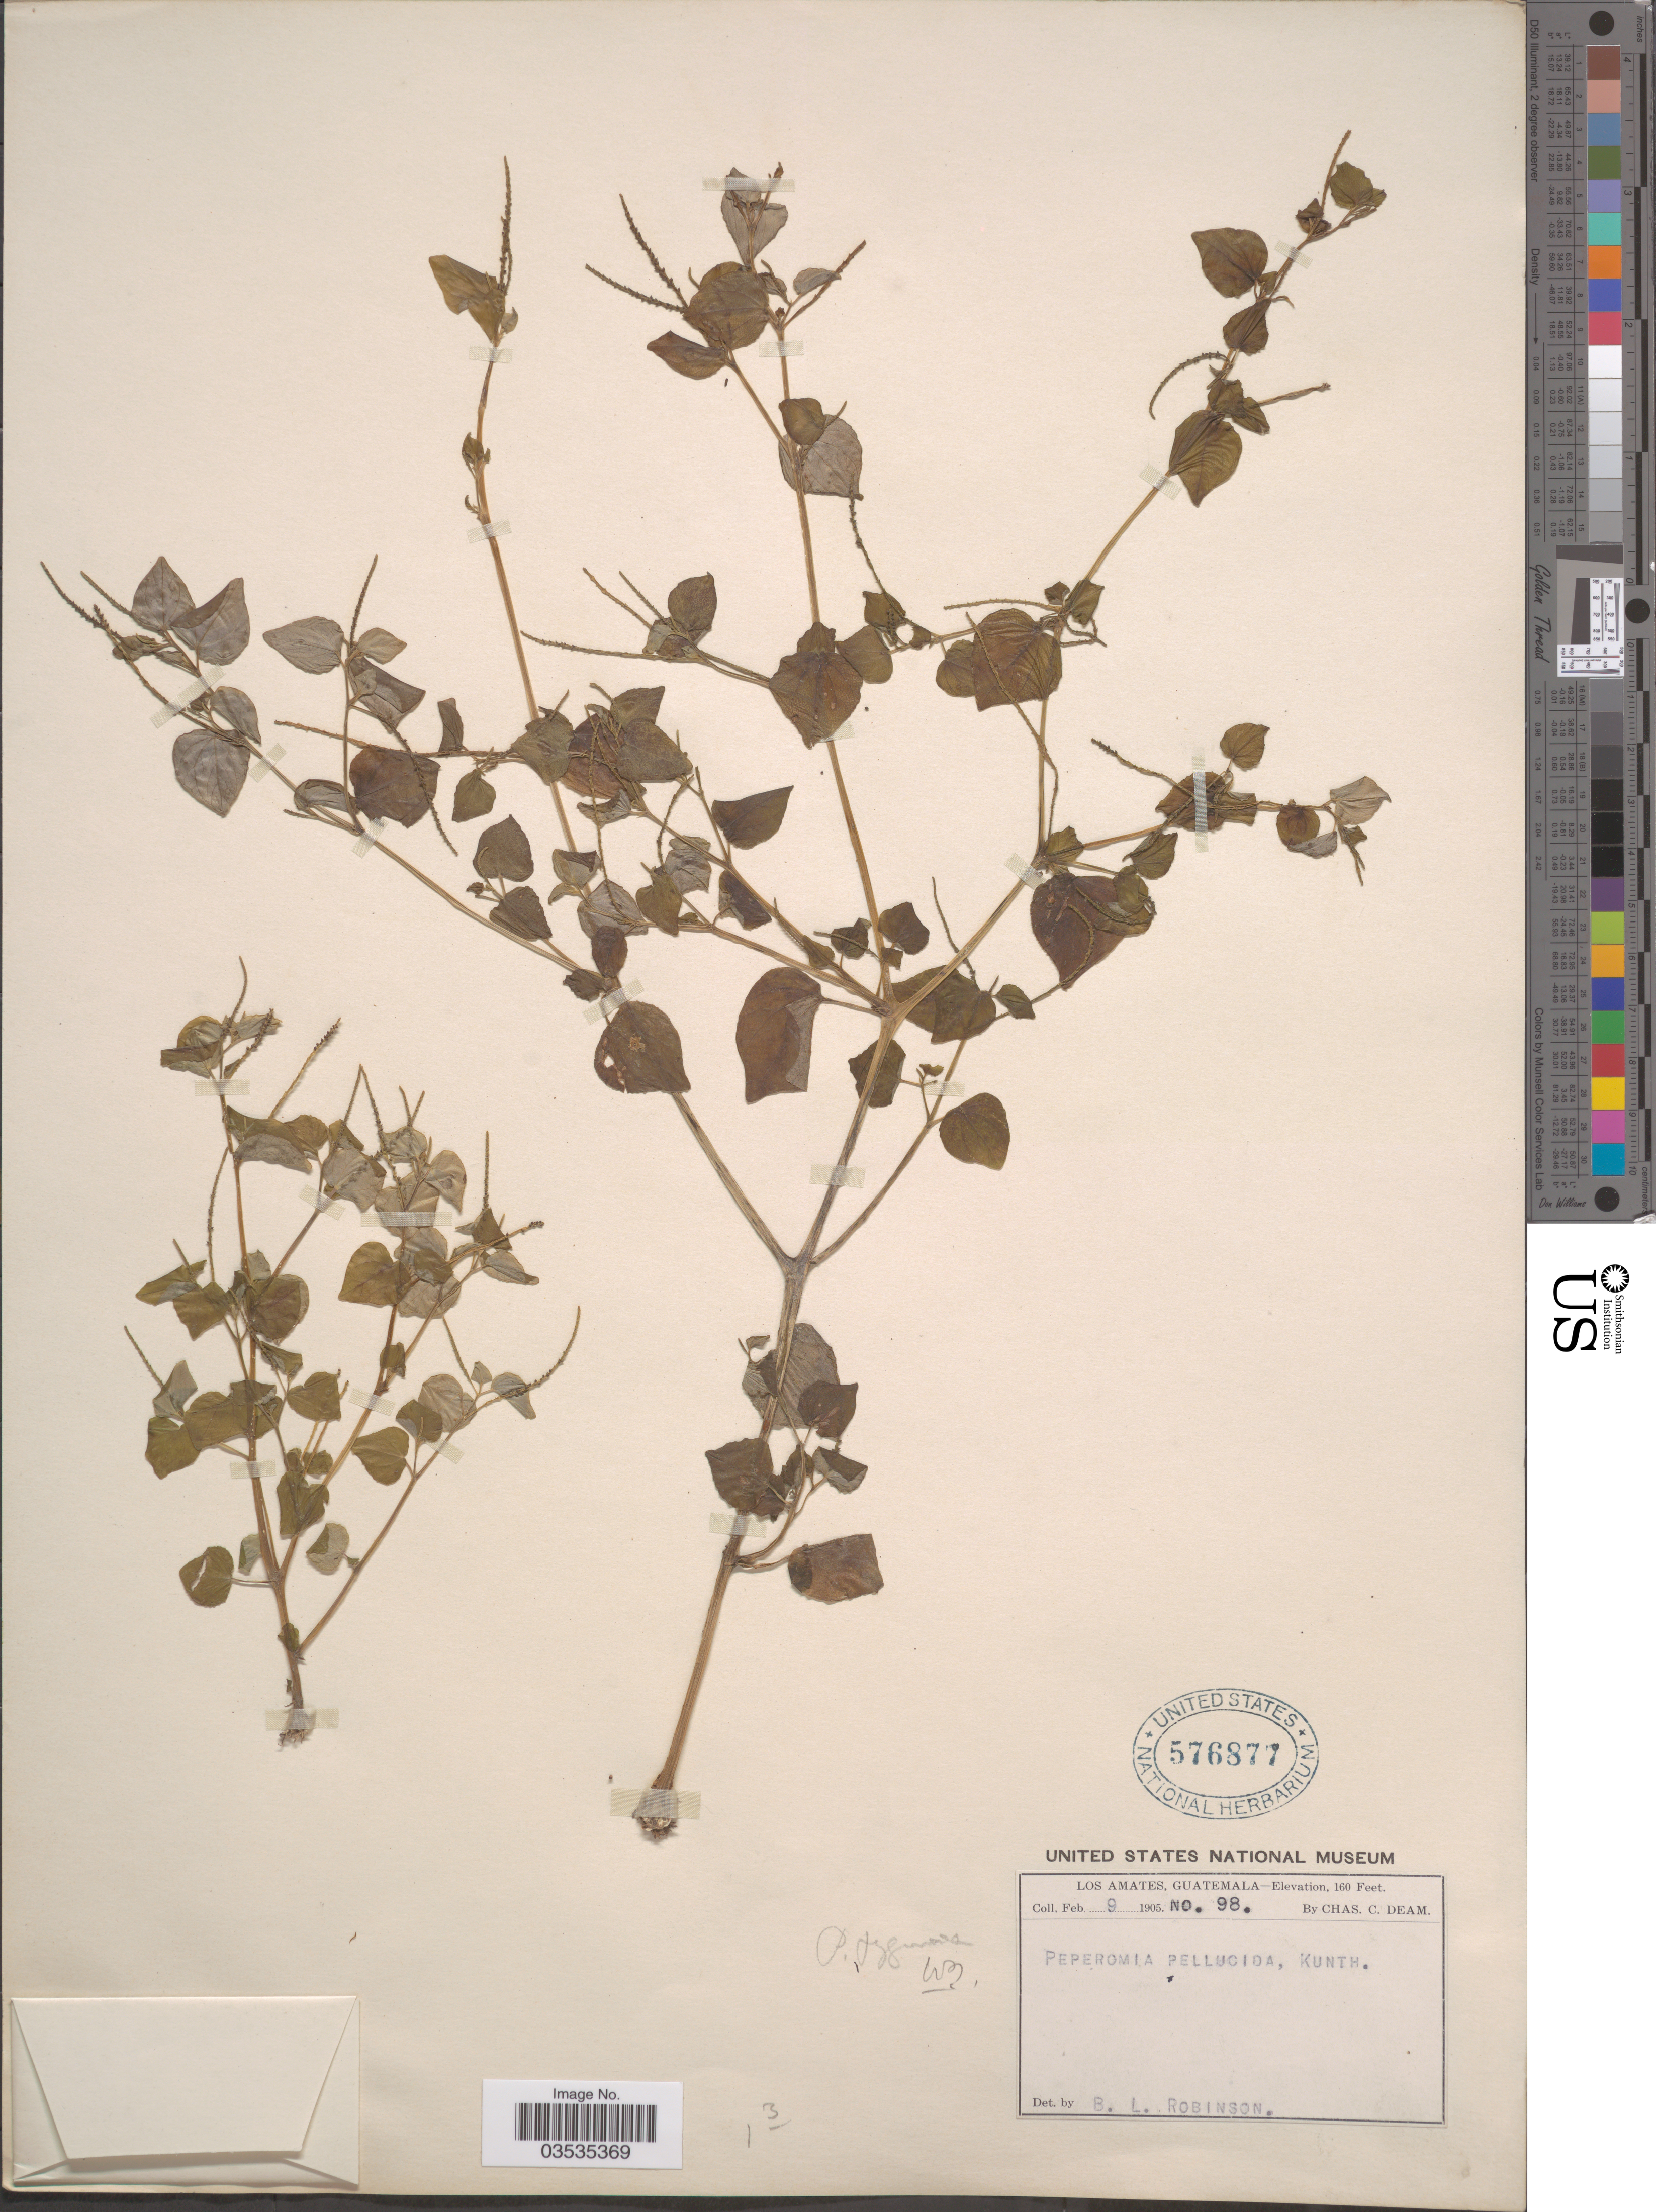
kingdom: Plantae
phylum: Tracheophyta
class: Magnoliopsida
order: Piperales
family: Piperaceae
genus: Peperomia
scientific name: Peperomia pellucida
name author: (L.) Kunth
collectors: C. C. Deam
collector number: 98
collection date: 1905-02-09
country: Guatemala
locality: Los Amates.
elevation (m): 49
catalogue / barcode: US 576877